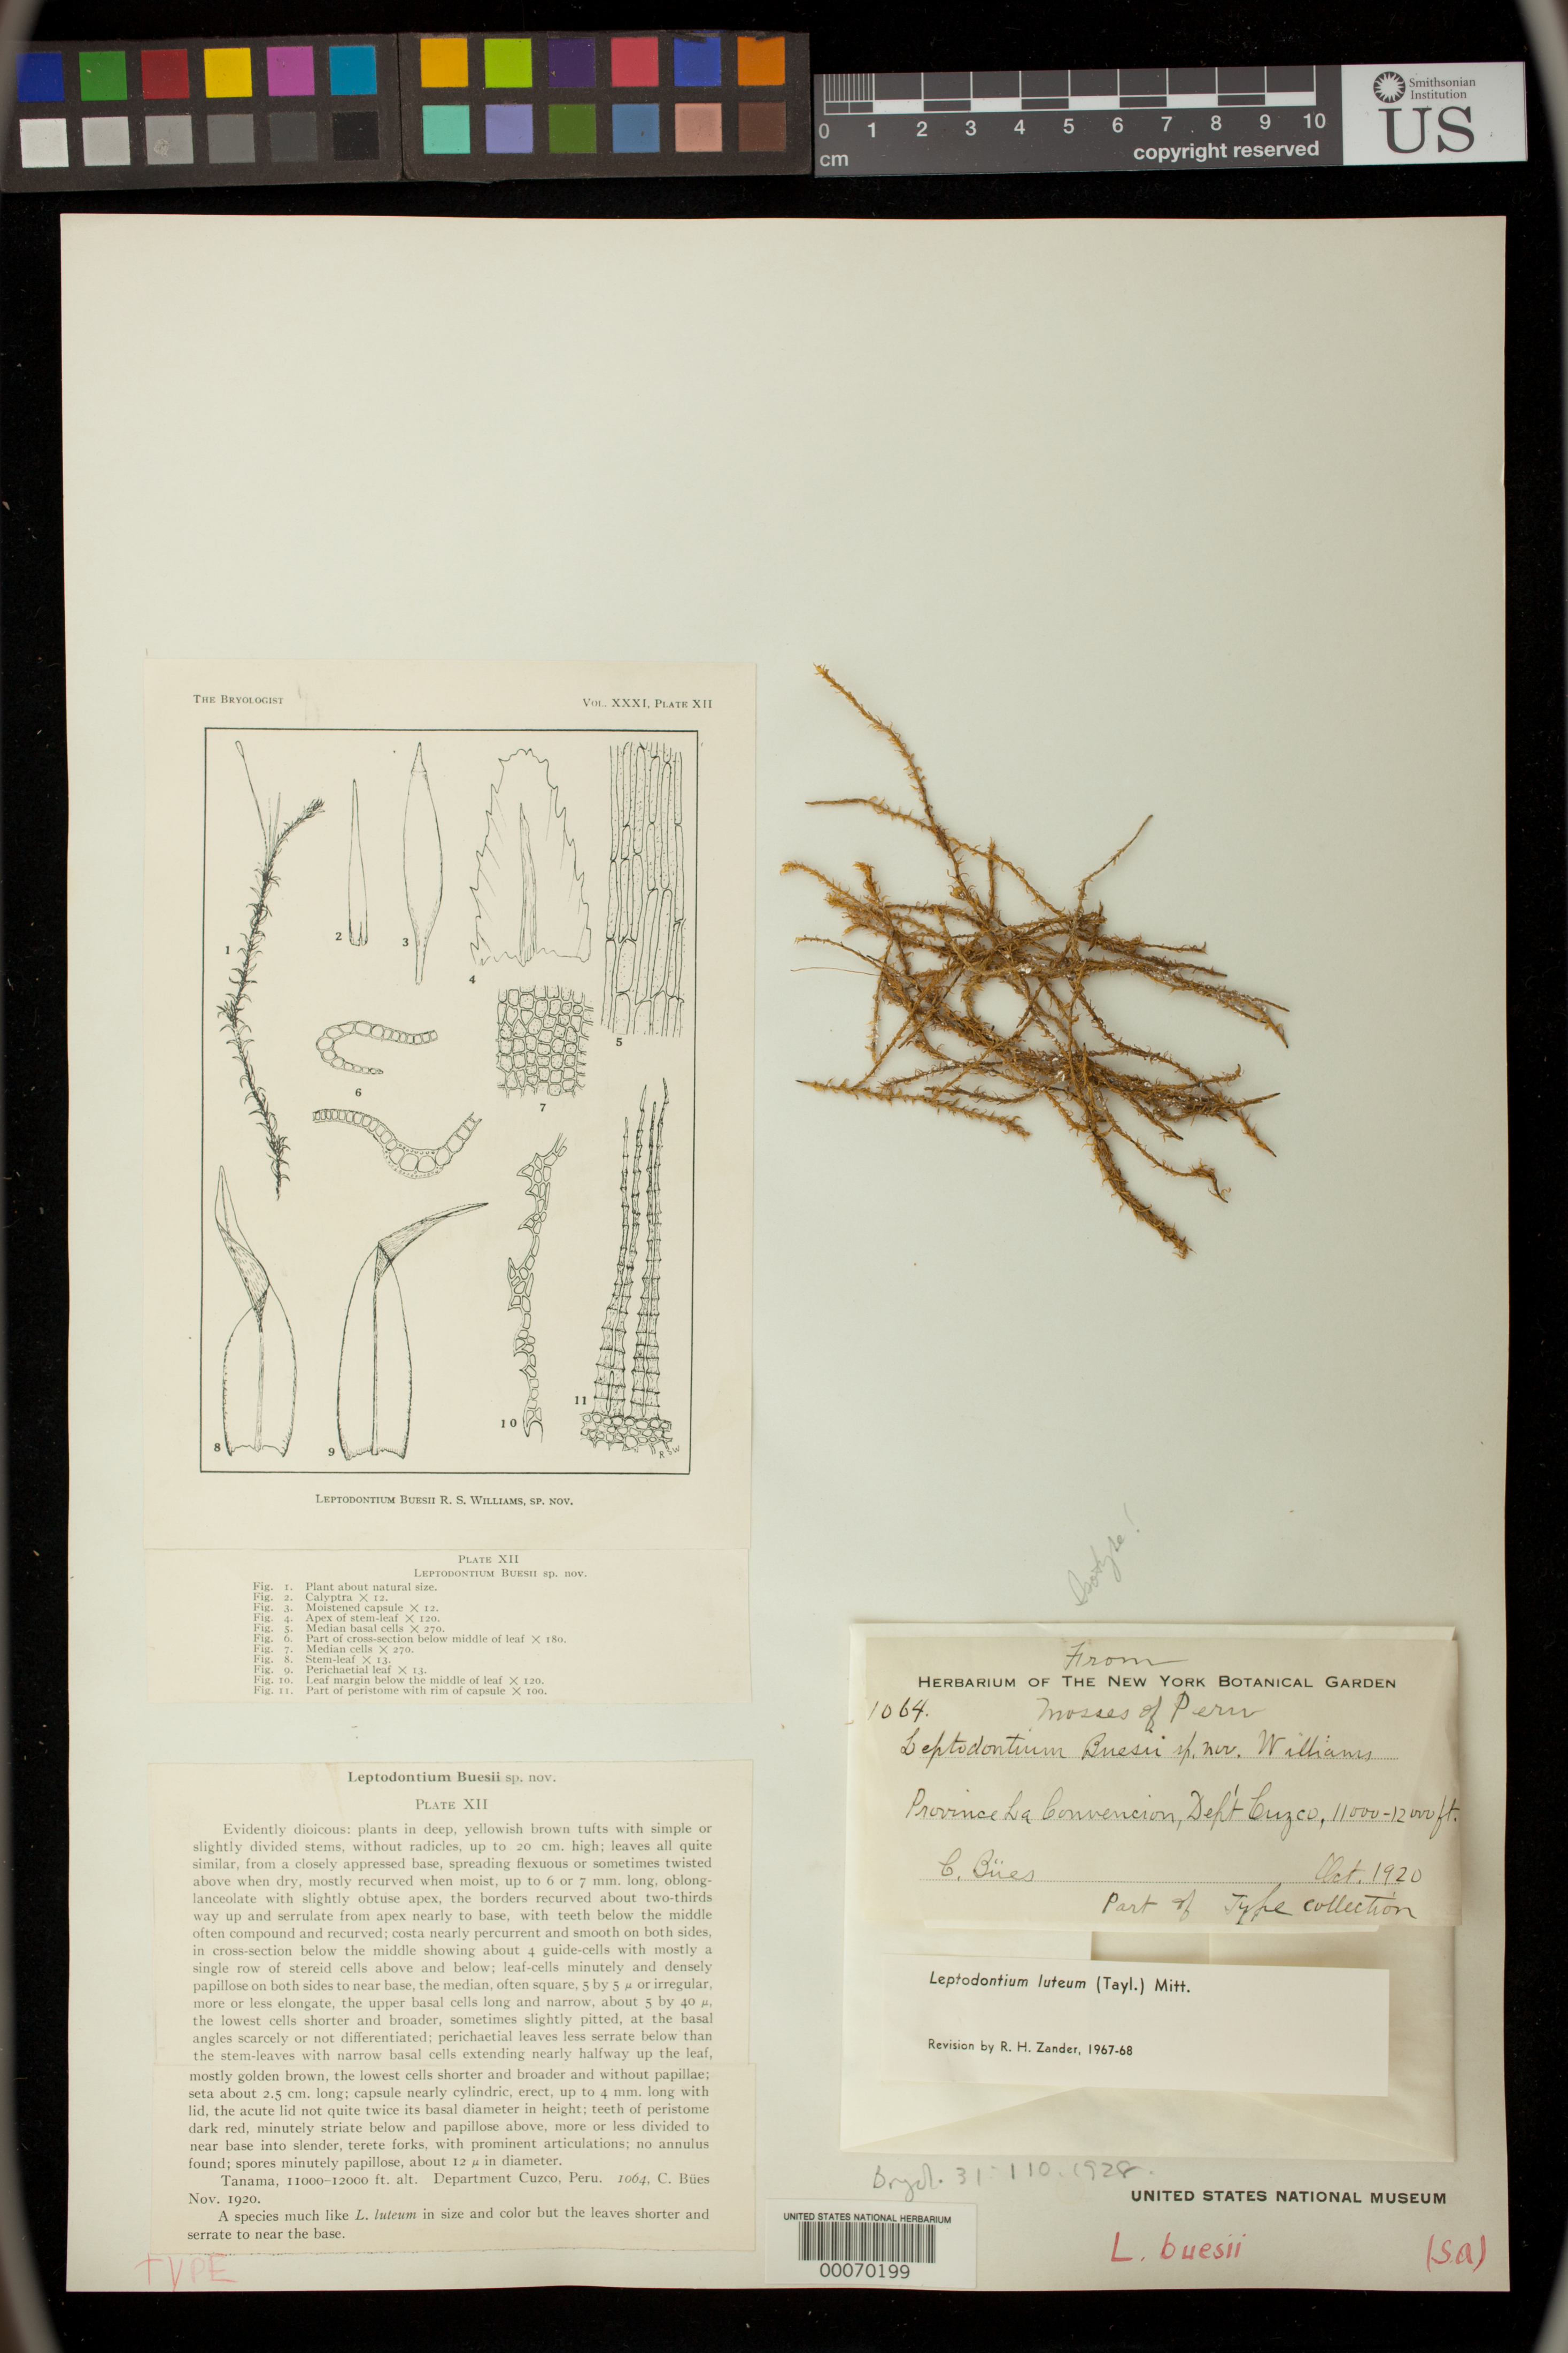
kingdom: Plantae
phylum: Bryophyta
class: Bryopsida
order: Pottiales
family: Pottiaceae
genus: Leptodontium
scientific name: Leptodontium buesii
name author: R.S. Williams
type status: Isotype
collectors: C. Bues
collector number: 1064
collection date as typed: Oct 1920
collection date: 1920-10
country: Peru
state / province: Cusco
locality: Tanama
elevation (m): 3353